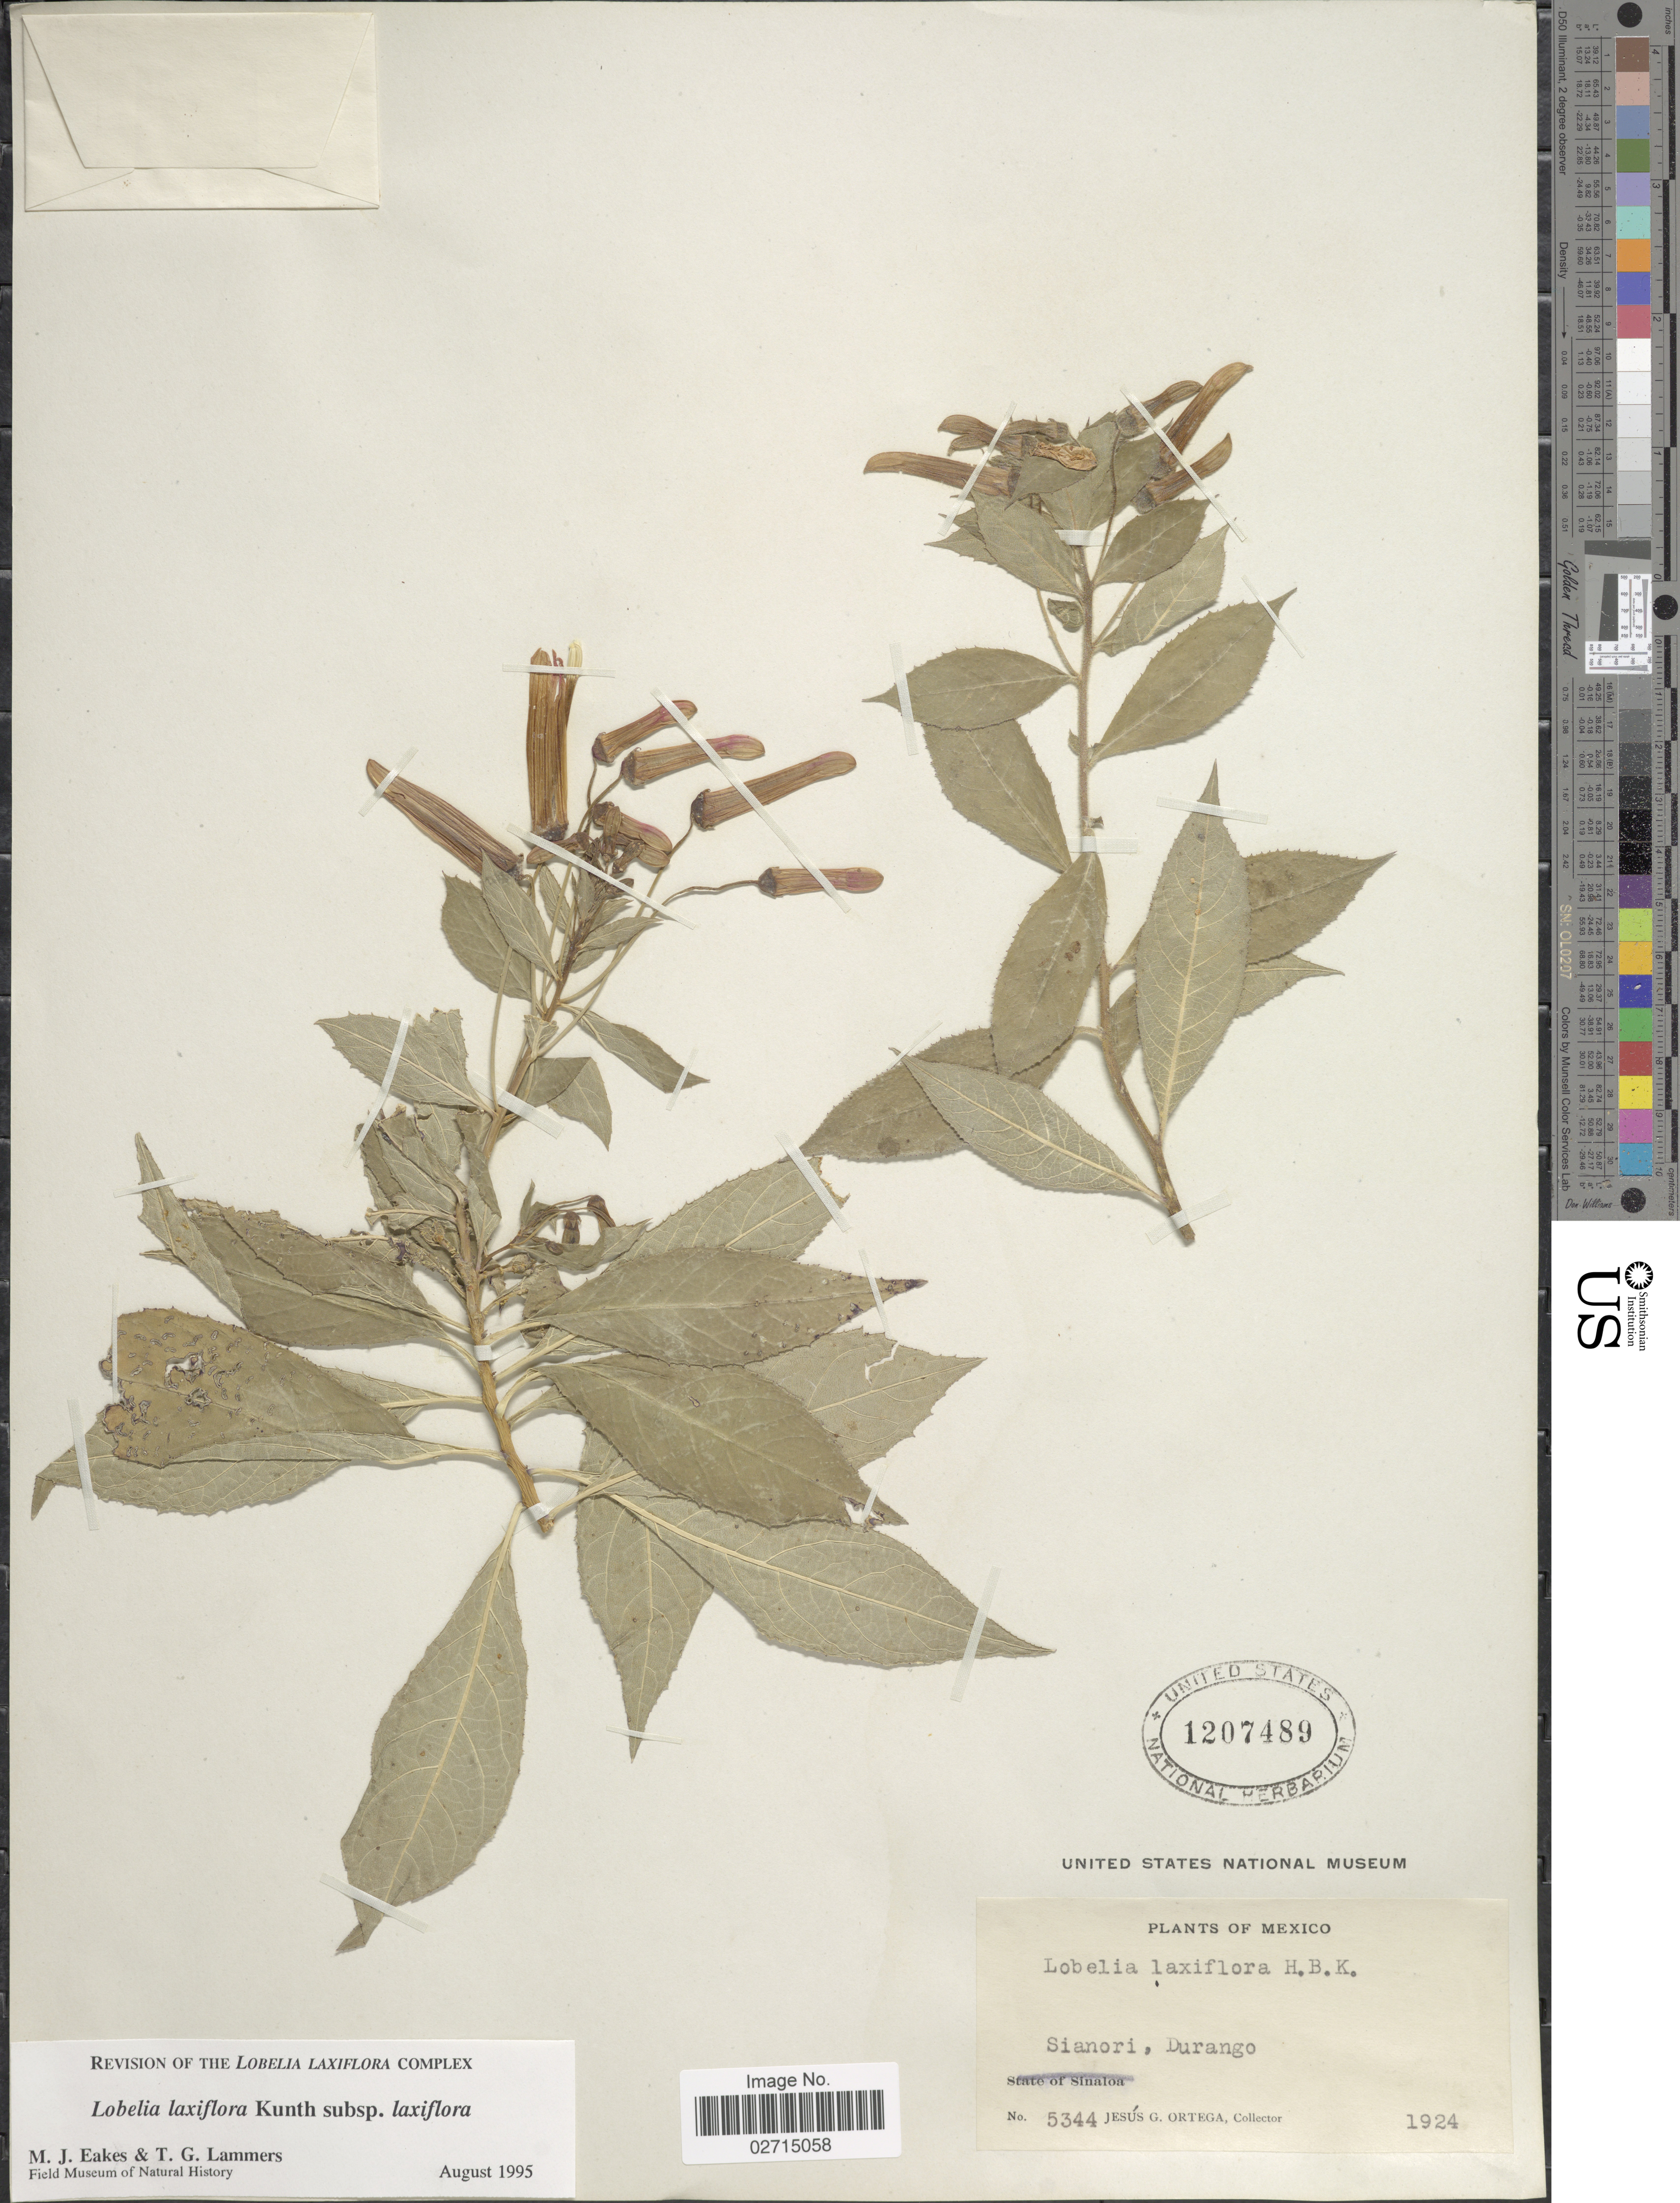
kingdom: Plantae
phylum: Tracheophyta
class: Magnoliopsida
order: Asterales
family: Campanulaceae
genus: Lobelia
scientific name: Lobelia laxiflora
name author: Kunth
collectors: J. Ortega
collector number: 5344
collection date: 1924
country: Mexico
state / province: Durango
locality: Sianori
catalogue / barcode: US 1207489